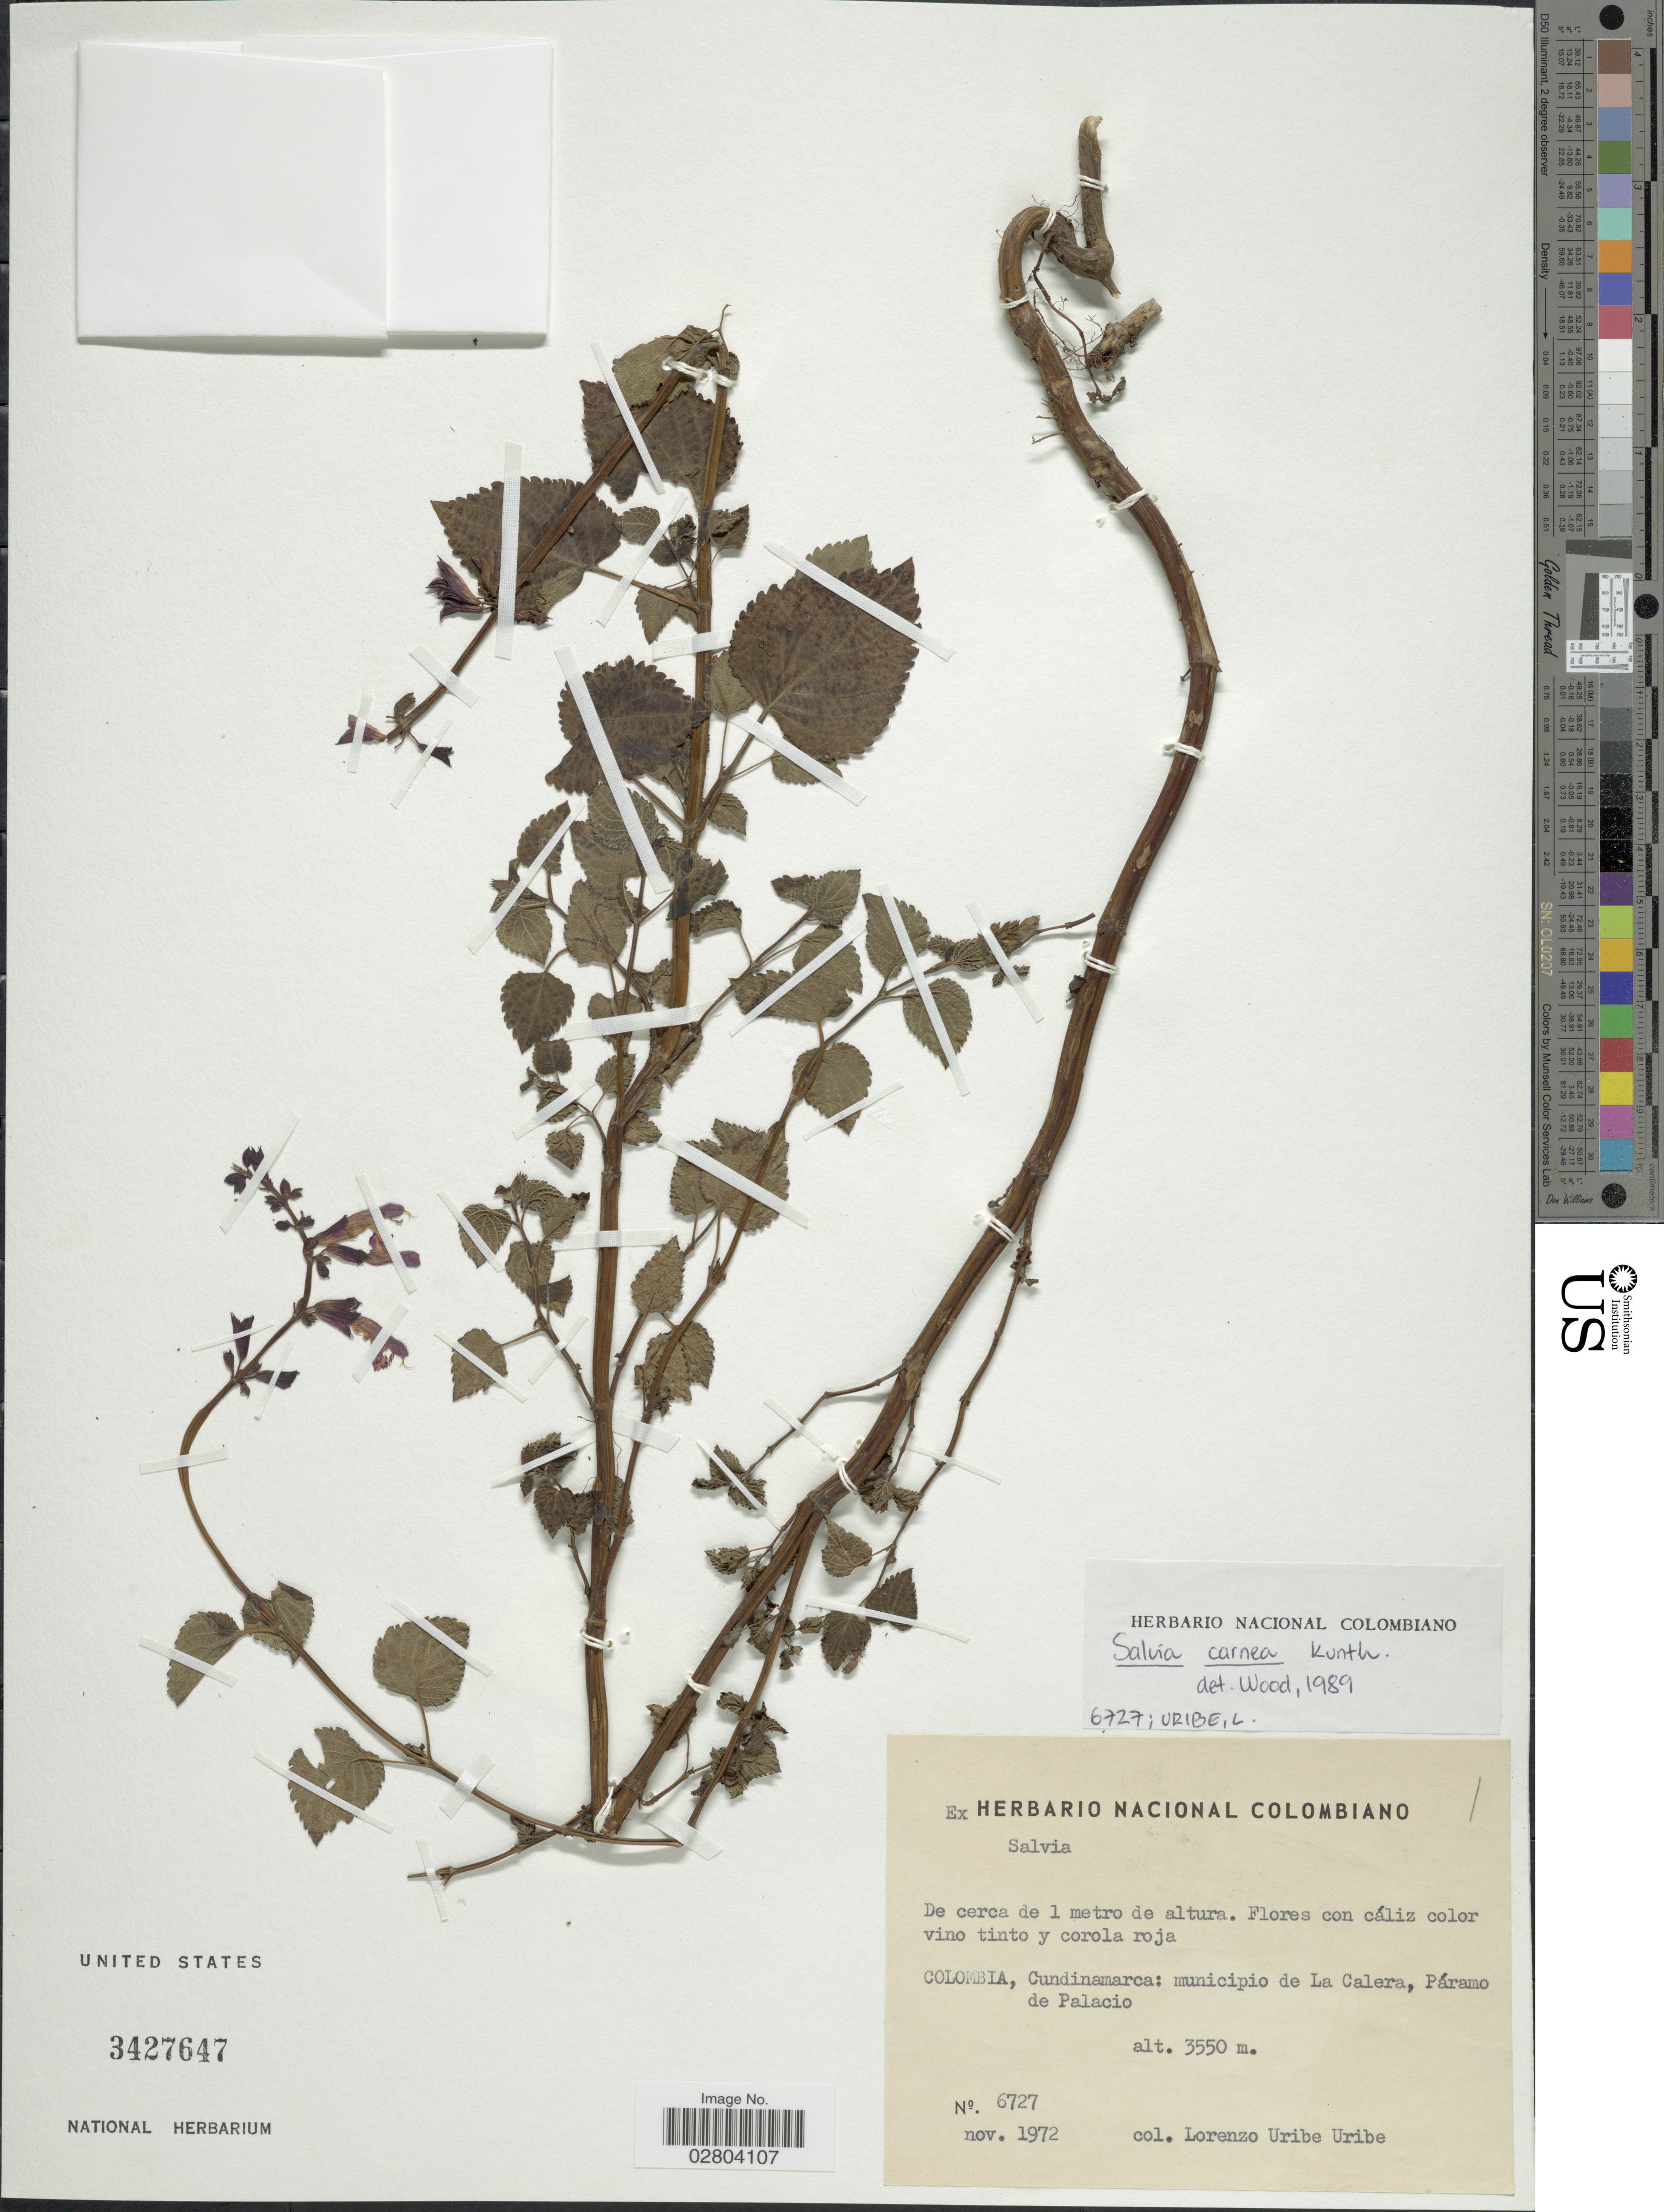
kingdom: Plantae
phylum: Tracheophyta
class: Magnoliopsida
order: Lamiales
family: Lamiaceae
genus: Salvia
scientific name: Salvia carnea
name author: Kunth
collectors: L. Uribe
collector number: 6727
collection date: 1972-11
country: Colombia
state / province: Cundinamarca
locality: Municipio de la Calera, Páramo de Palacio.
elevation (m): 3550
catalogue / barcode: US 3427647